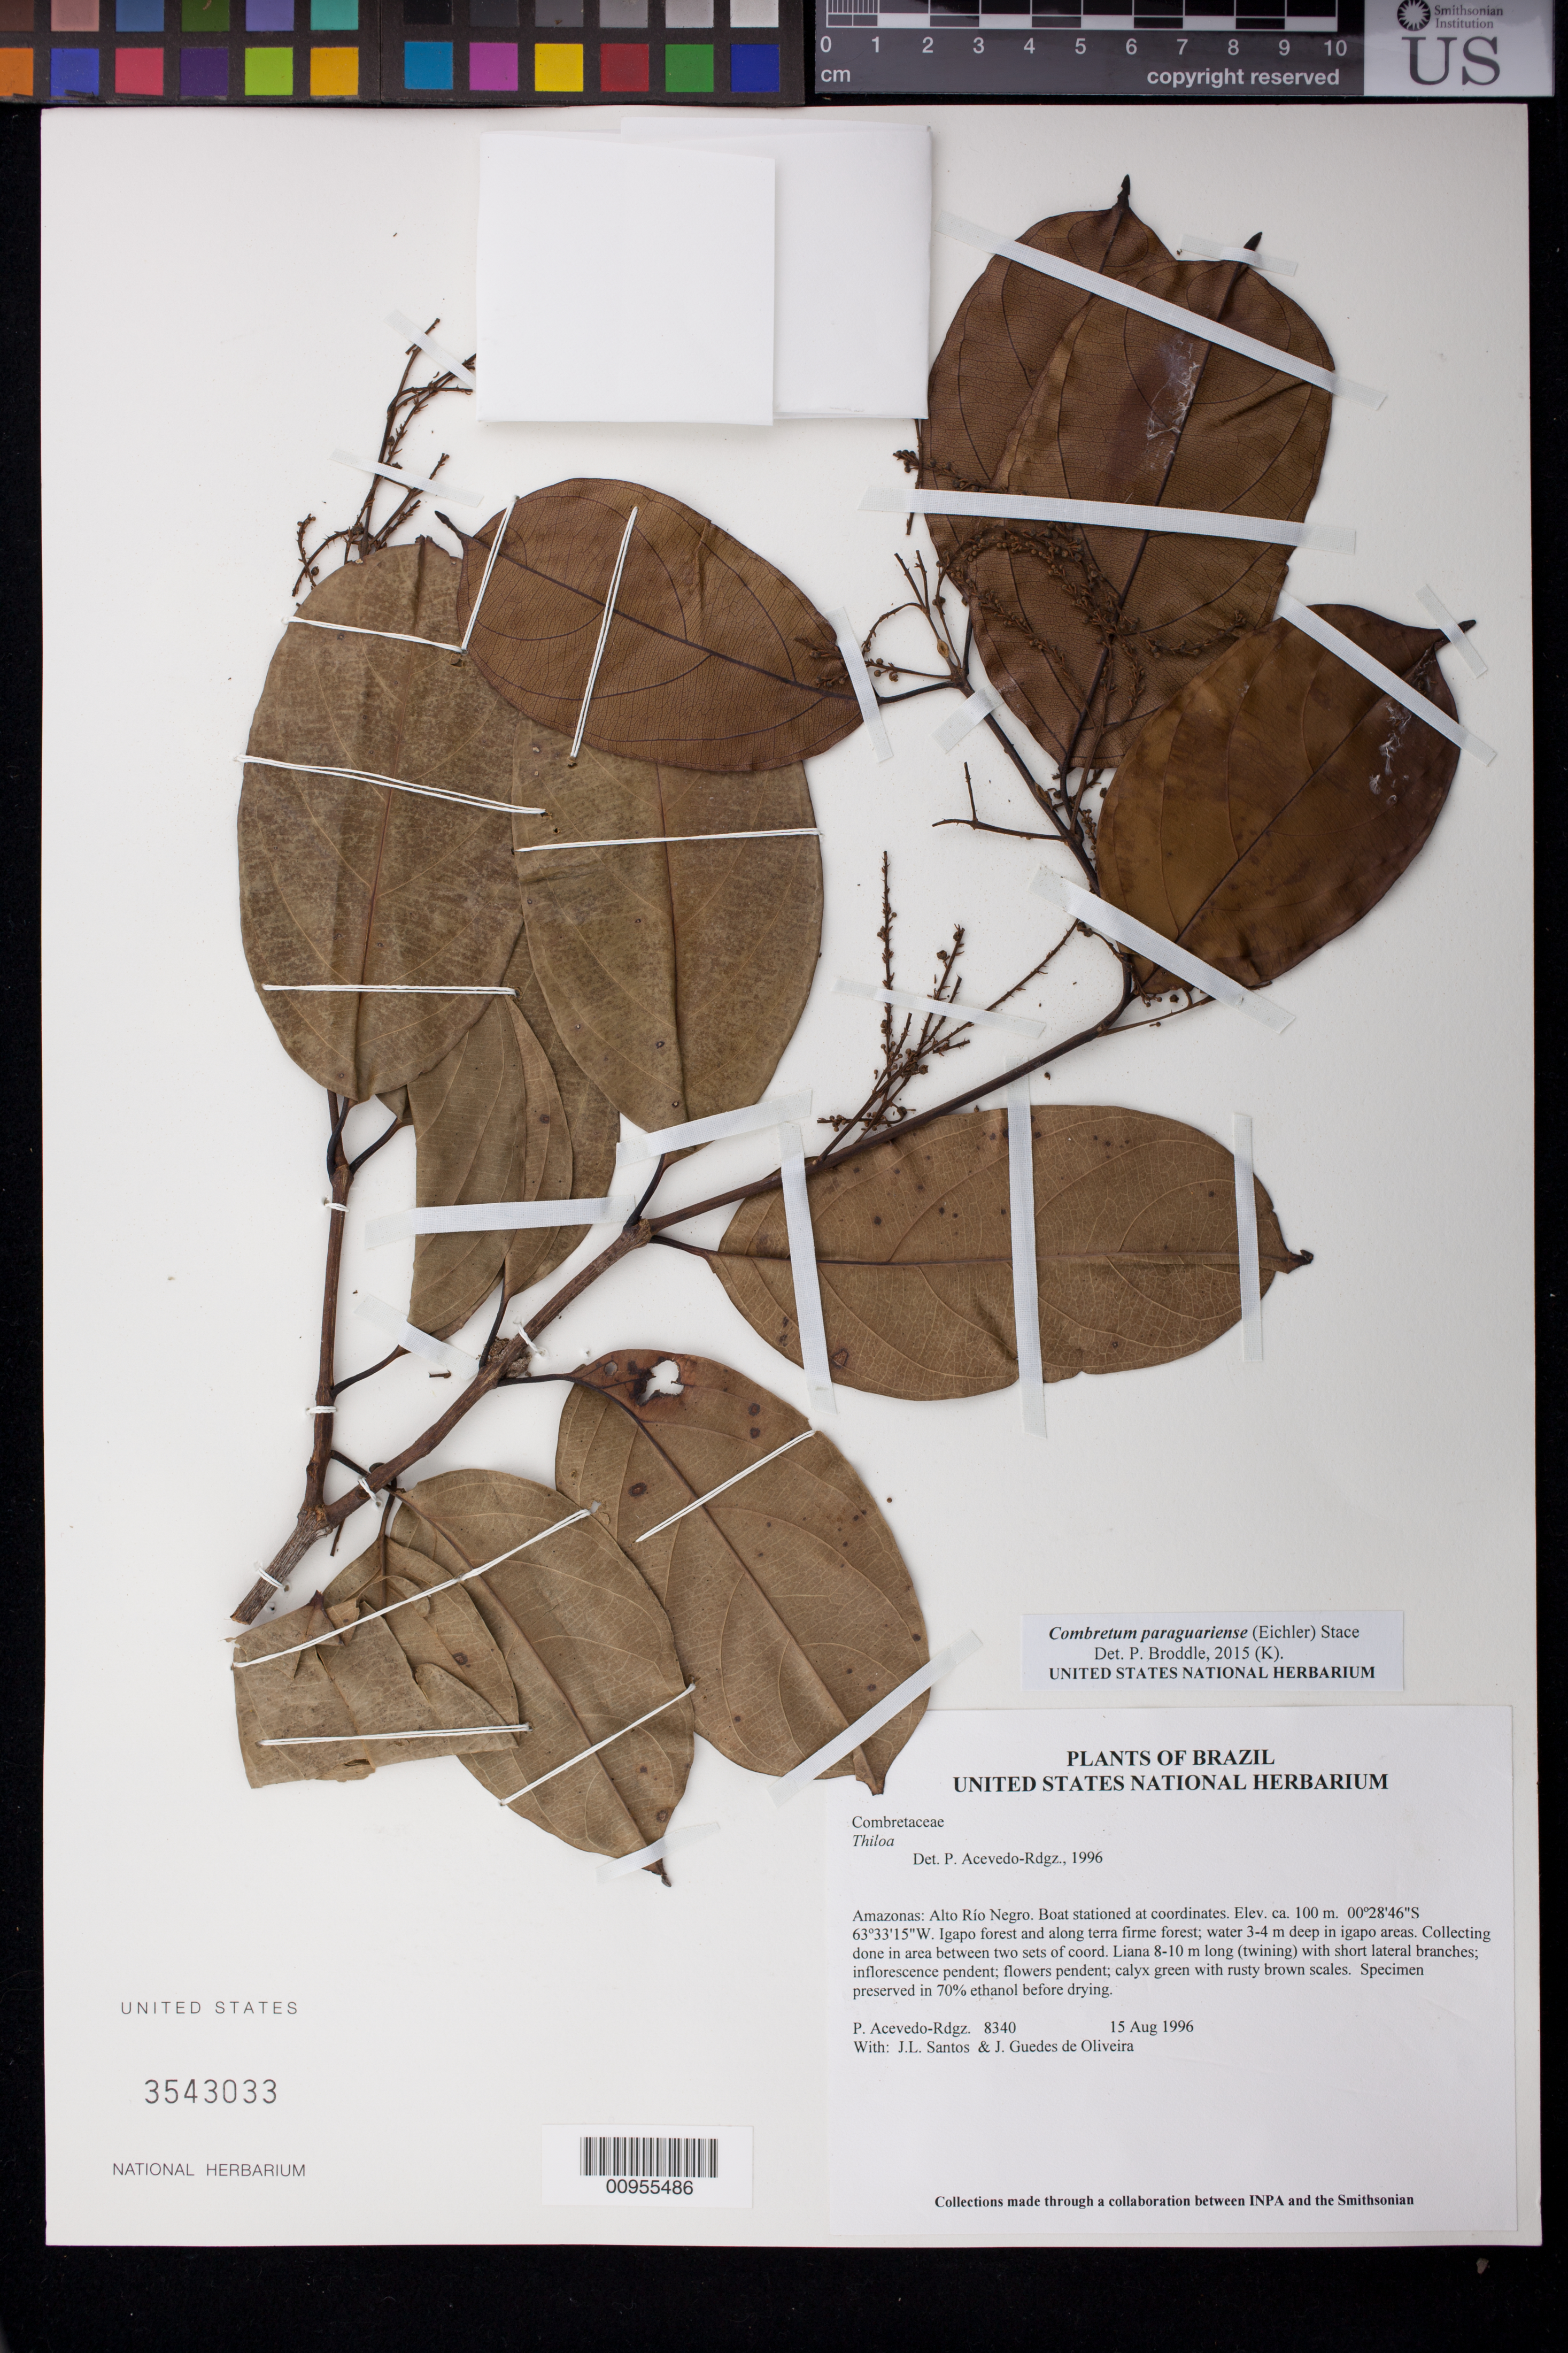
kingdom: Plantae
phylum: Tracheophyta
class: Magnoliopsida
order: Myrtales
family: Combretaceae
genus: Combretum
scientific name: Combretum paraguariense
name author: (Eichler) Stace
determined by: Broddle, Petra, (K), Royal Botanic Gardens, Kew (UNITED KINGDOM)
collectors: P. Acevedo-Rodr., J. L. Santos & J. Guedes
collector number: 8340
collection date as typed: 15 Aug 1996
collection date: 1996-08-15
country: Brazil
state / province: Amazonas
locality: Amazonas: Alto Río Negro. Boat stationed at coordinates.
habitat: Igapo forest and along terra firme forest; water 3-4 m deep in igapo areas. Collecting done in area between two sets of coord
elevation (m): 100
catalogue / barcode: US 3543033